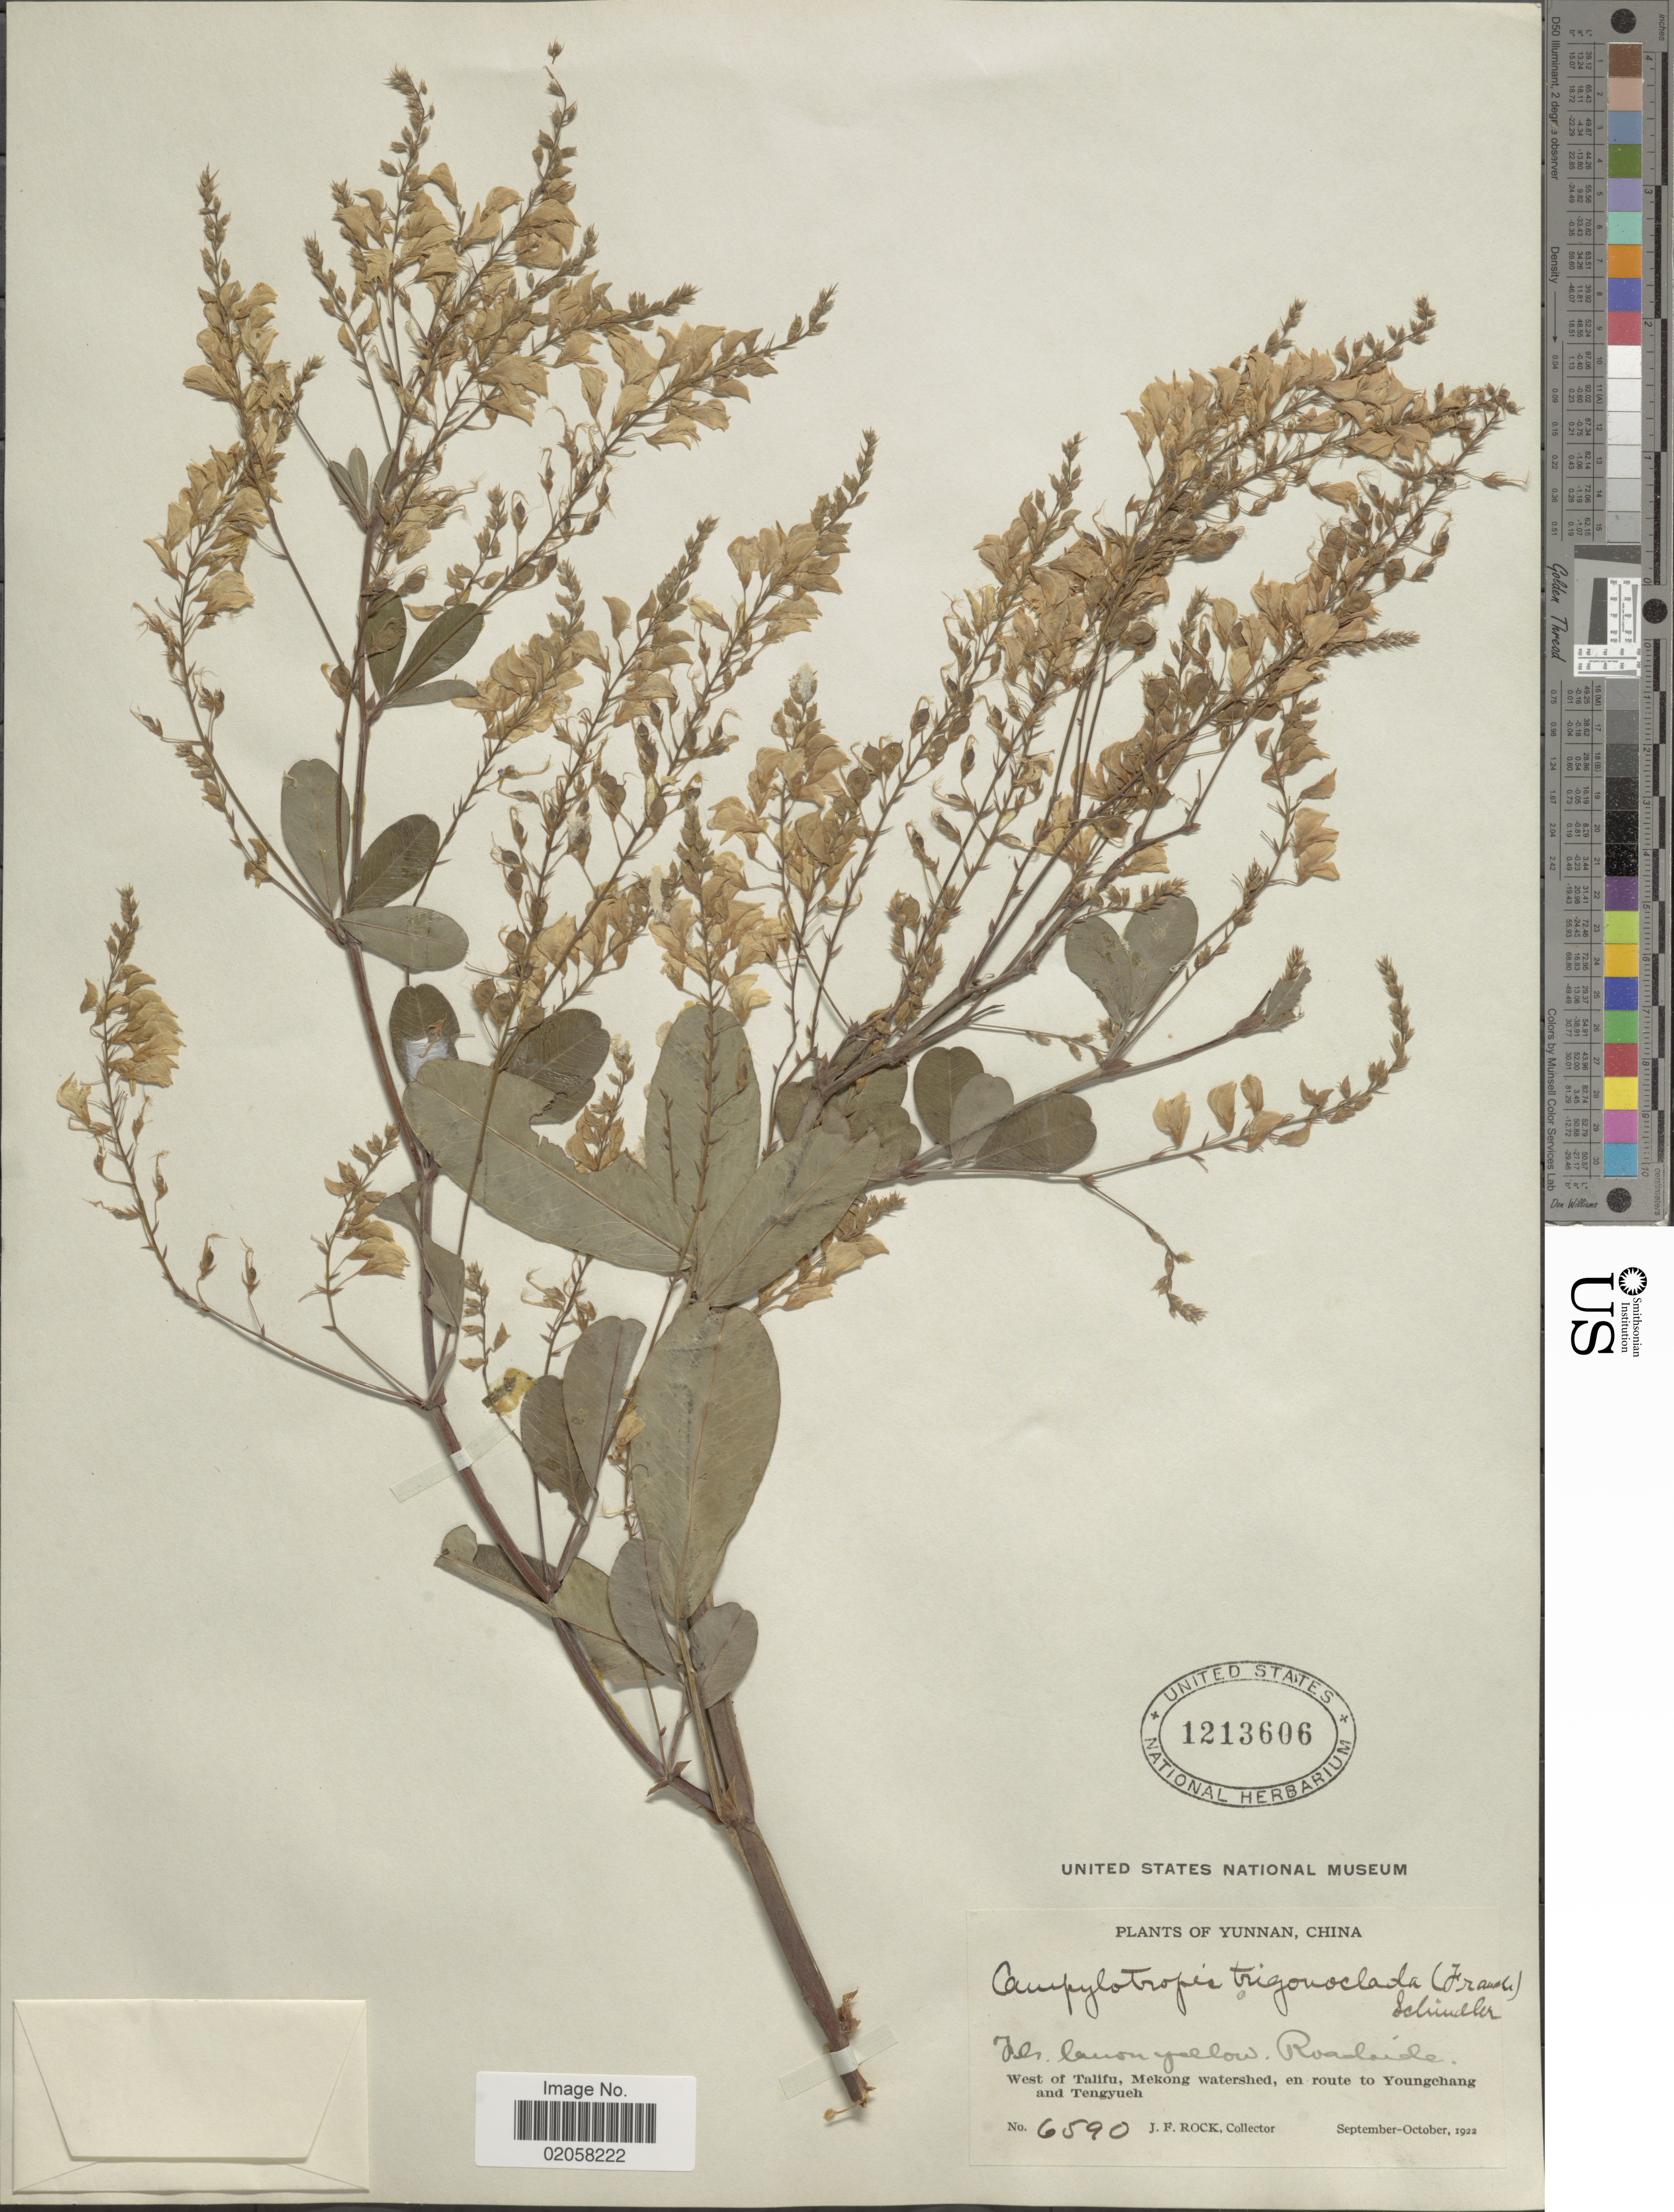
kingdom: Plantae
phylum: Tracheophyta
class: Magnoliopsida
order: Fabales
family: Fabaceae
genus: Campylotropis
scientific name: Campylotropis trigonoclada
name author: (Franch.) Schindl.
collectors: J. Rock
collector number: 6590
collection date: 1922-09/1922-10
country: China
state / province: Yunnan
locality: West of Talifu, Mekong watershed, en route to Youngchang and Tengyueh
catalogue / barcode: US 1213606